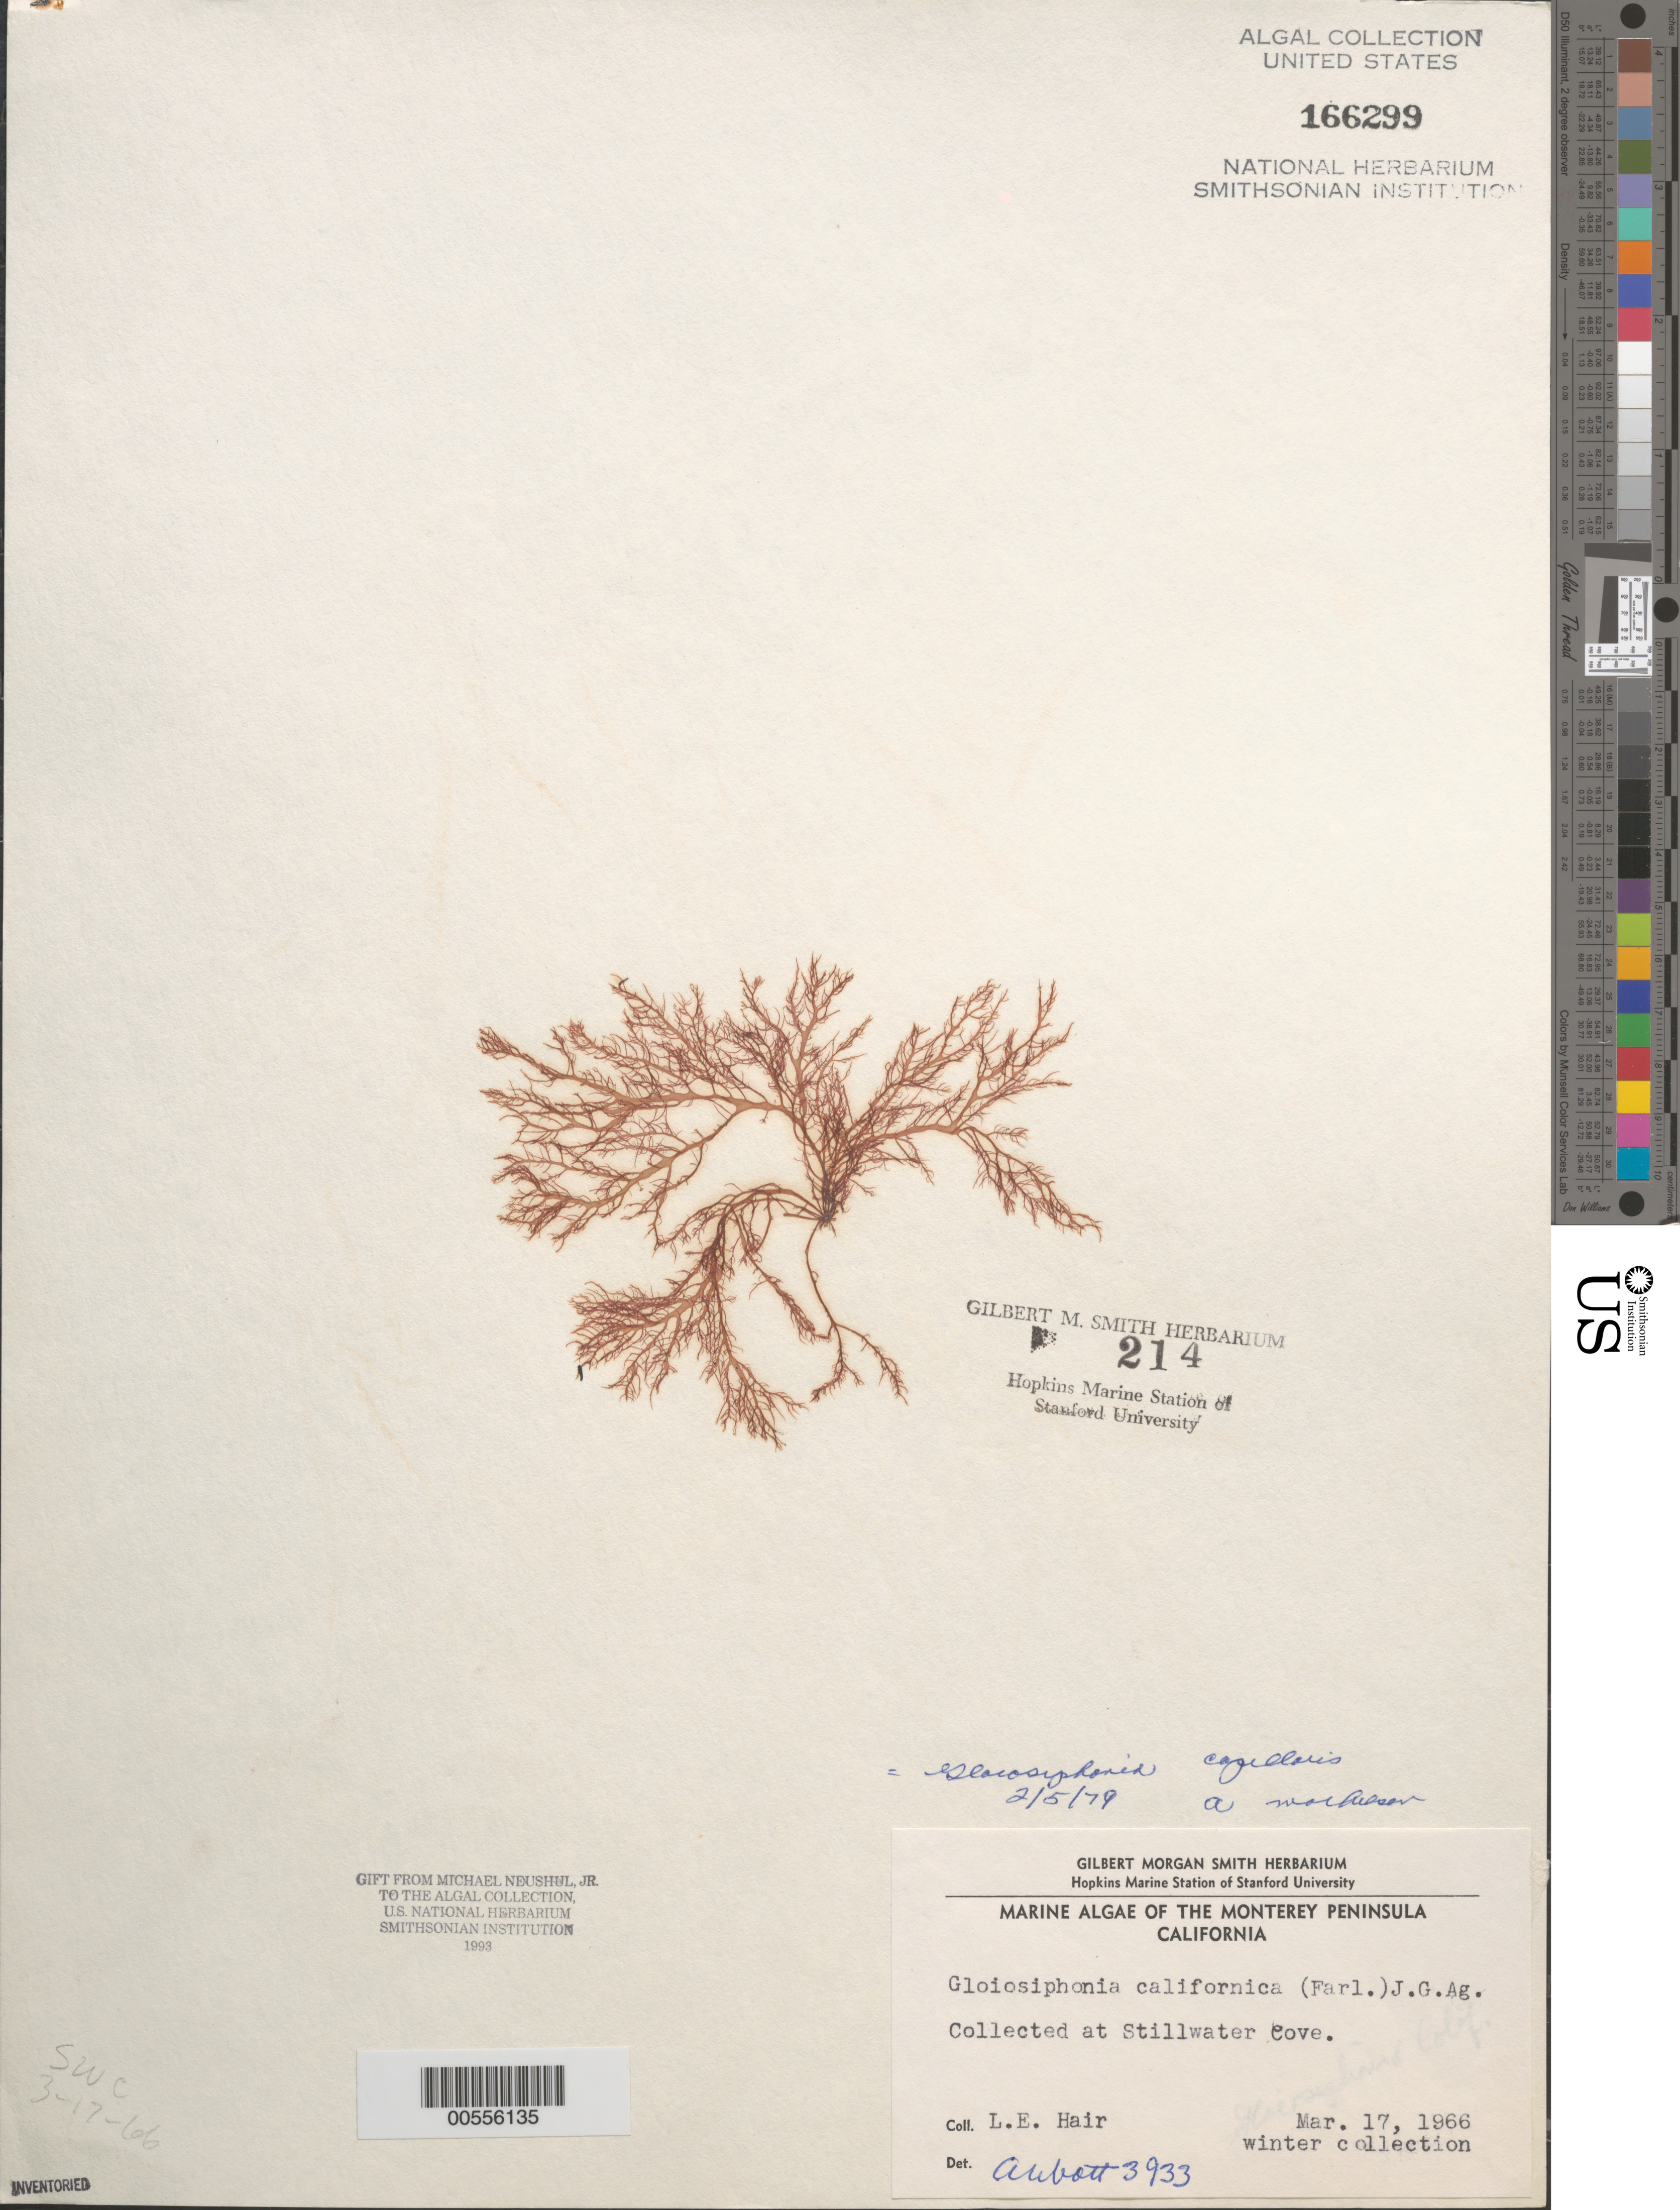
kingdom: Plantae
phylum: Rhodophyta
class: Florideophyceae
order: Gigartinales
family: Gloiosiphoniaceae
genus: Gloiosiphonia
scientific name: Gloiosiphonia capillaris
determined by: Mathieson, A. C.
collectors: L. Hair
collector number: IAA 3933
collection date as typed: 17 Mar 1966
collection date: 1966-03-17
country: United States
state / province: California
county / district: Monterey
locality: Stillwater Cove, Monterey Peninsula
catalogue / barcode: US 166299